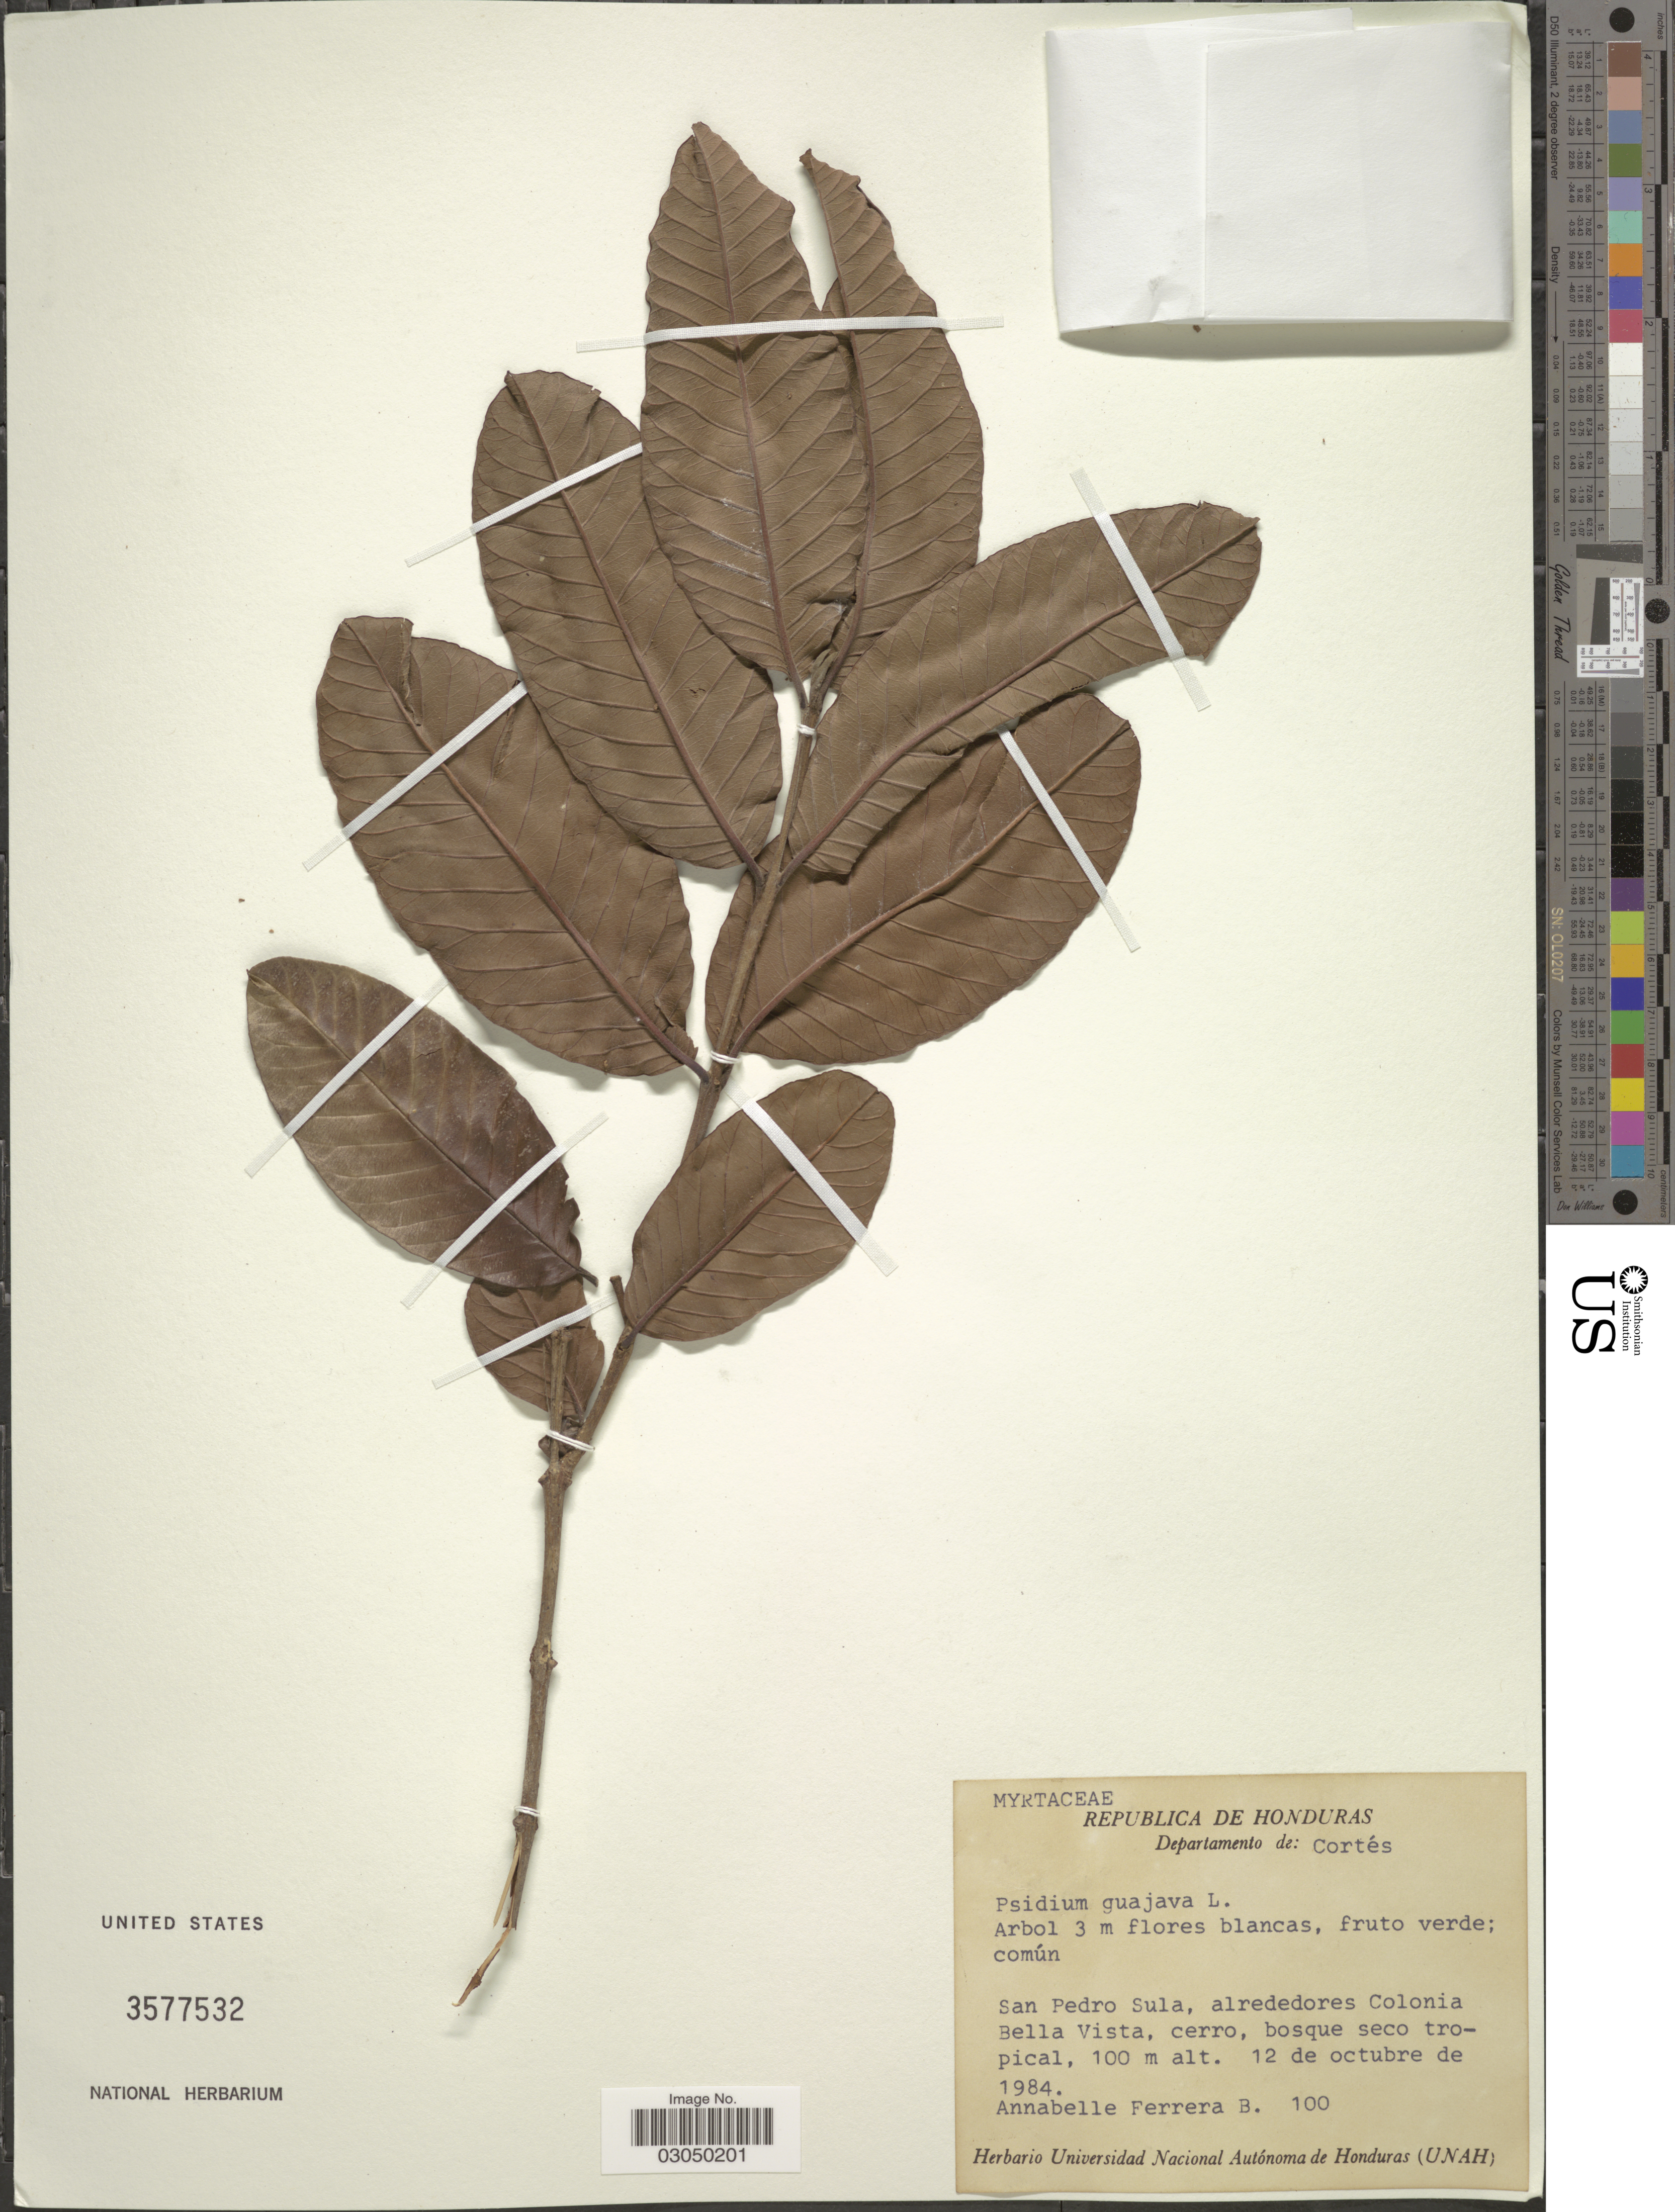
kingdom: Plantae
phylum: Tracheophyta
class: Magnoliopsida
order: Myrtales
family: Myrtaceae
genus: Psidium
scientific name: Psidium guajava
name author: L.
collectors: A. Ferrera B.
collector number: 100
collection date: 1984-10-12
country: Honduras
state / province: Cortés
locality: Departamento de: Cortés. San Pedro Sula, alrededores Colonia Bella Vista, cerro.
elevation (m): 100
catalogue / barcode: US 3577532